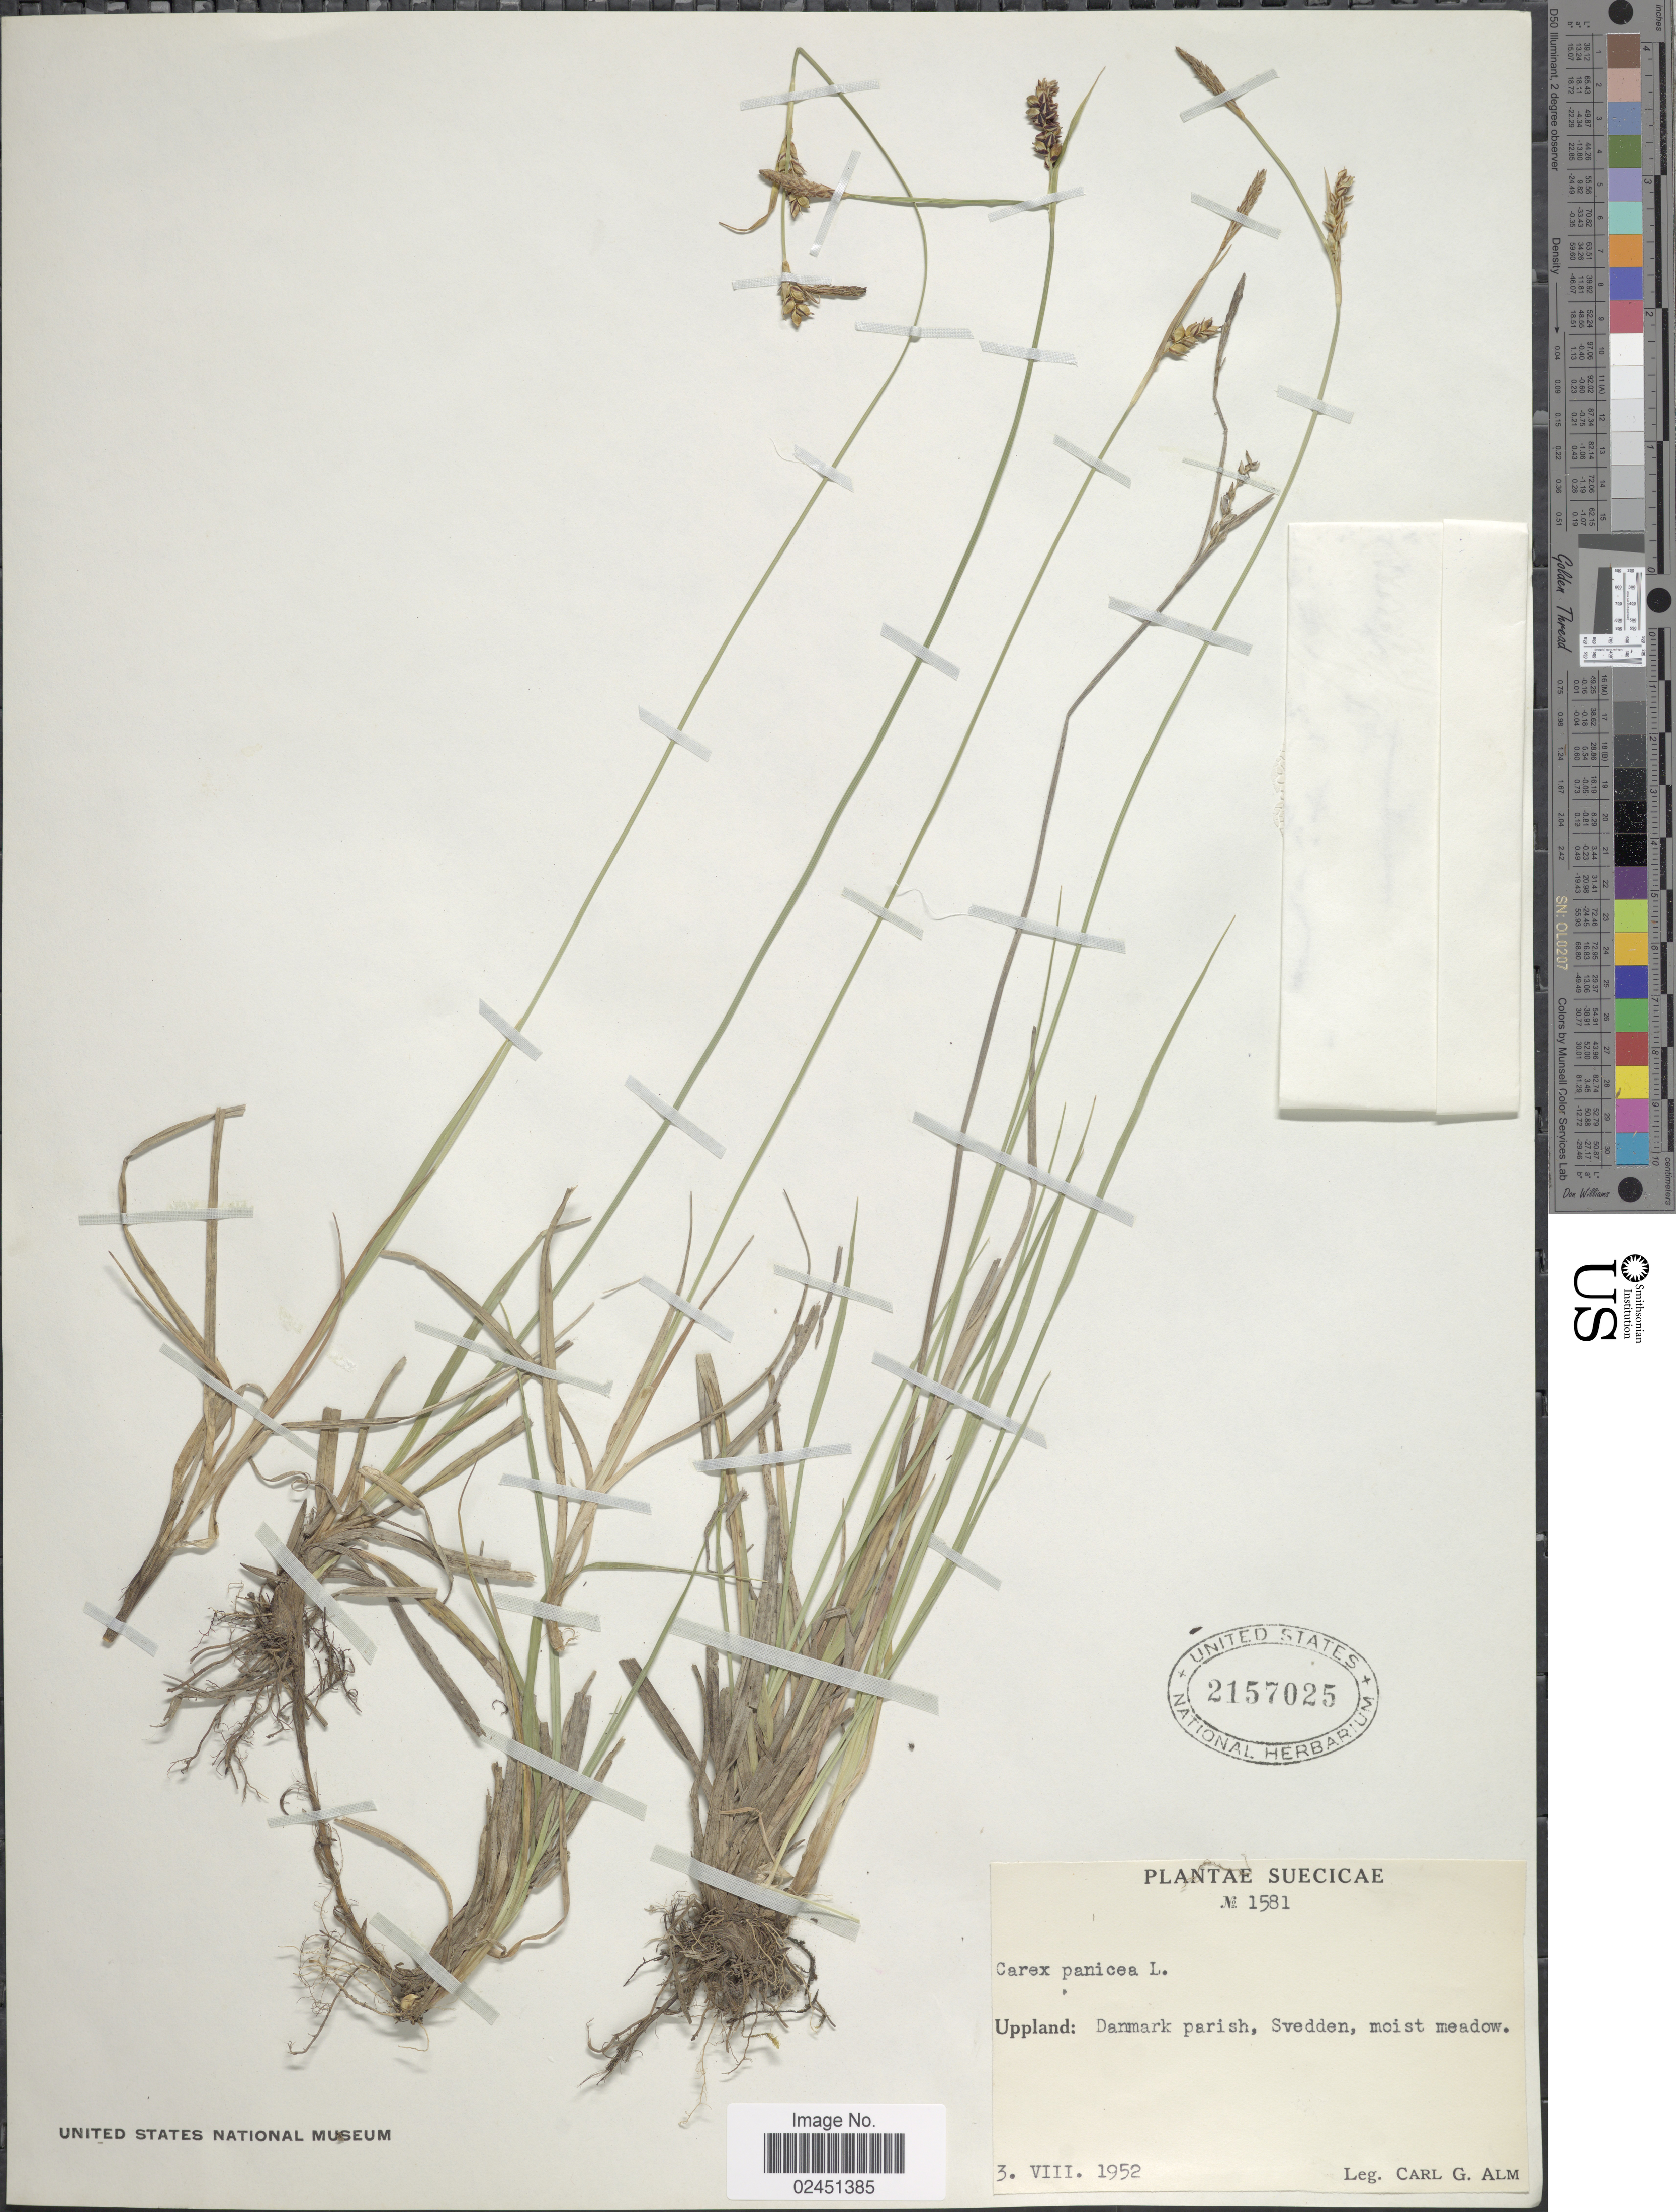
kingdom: Plantae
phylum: Tracheophyta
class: Liliopsida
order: Poales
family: Cyperaceae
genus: Carex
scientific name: Carex panicea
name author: L.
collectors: C. G. Alm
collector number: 1591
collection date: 1952-08-03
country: Sweden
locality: Uppland: Danmark parish, Svedden, moist meadow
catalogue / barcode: US 2157025